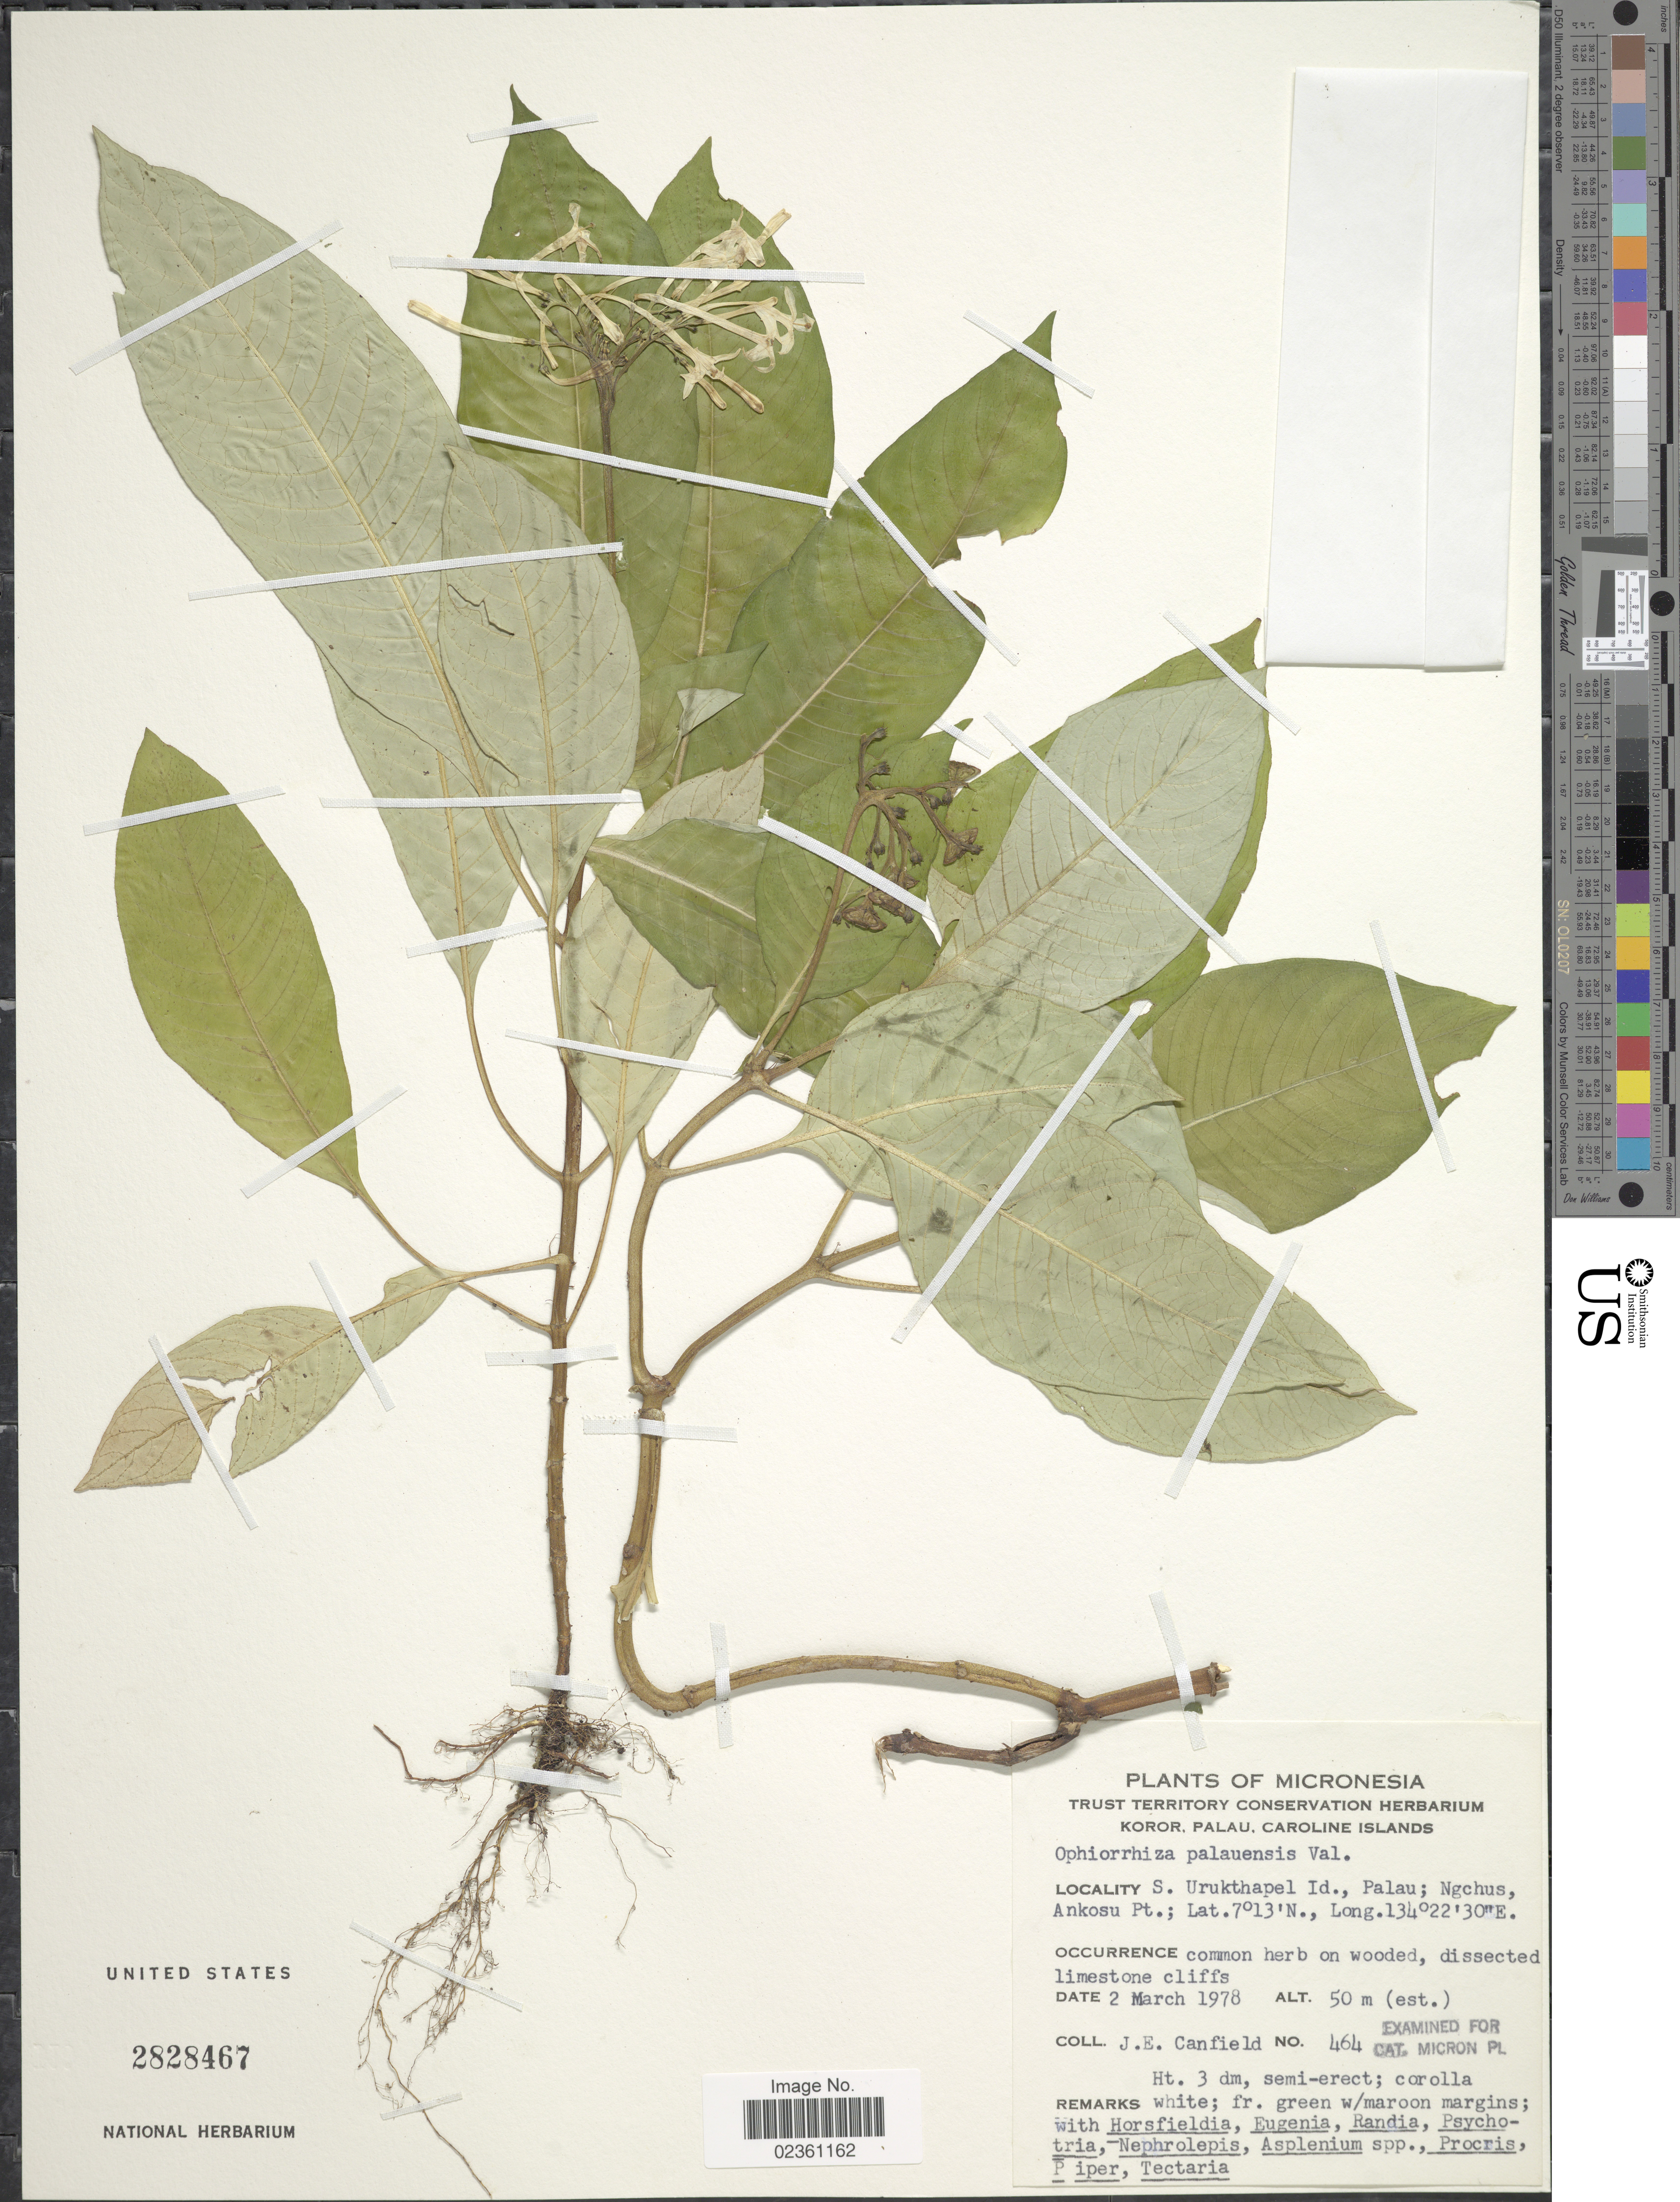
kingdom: Plantae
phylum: Tracheophyta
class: Magnoliopsida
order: Gentianales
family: Rubiaceae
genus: Ophiorrhiza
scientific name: Ophiorrhiza palauensis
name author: Valeton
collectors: J. E. Canfield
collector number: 464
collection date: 1978-03-02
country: Palau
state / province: Koror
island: Ngeruktabel [Urukthapel]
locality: S. Urukthapel Id., Palau; Ngchus, Ankosu Pt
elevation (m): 50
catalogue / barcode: US 2828467